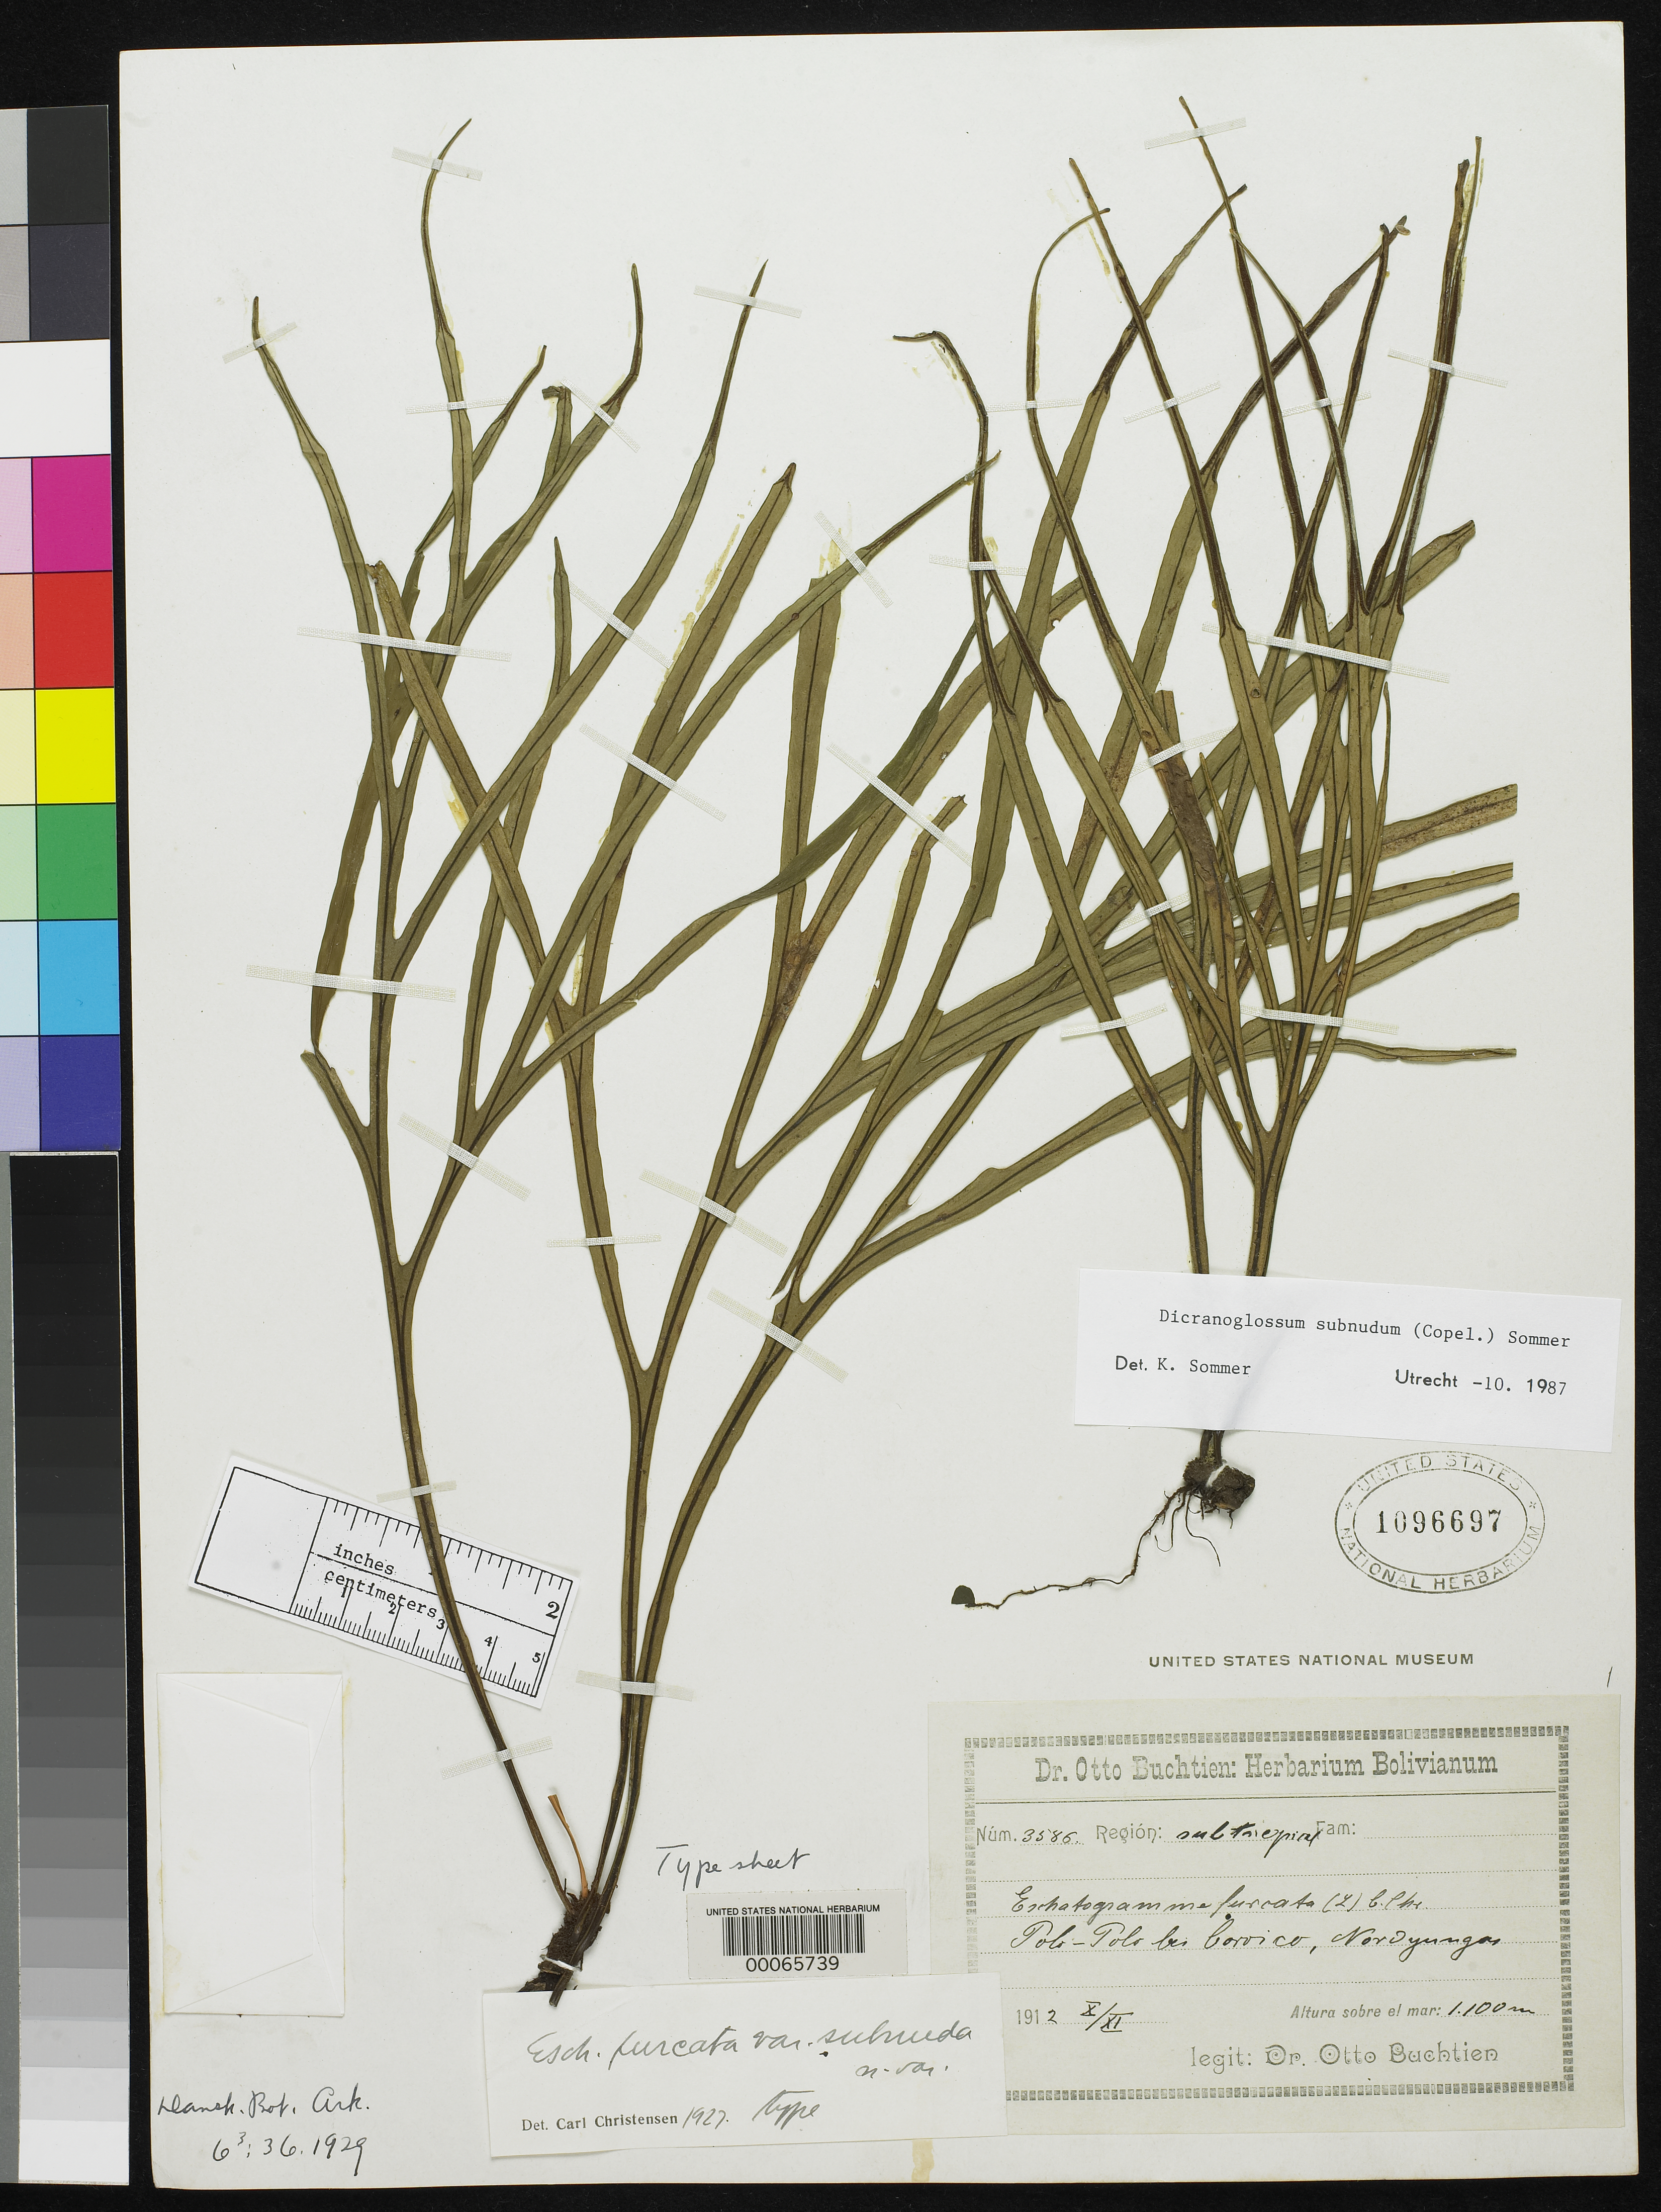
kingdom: Plantae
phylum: Tracheophyta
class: Polypodiopsida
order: Polypodiales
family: Polypodiaceae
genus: Eschatogramme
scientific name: Eschatogramme furcata var. subnuda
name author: C. Chr.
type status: Holotype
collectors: O. Buchtien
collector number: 3586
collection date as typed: Oct 1912 to -- Nov 1912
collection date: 1912-10/1912-11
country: Bolivia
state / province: La Paz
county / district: Nor Yungas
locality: Polo-Polo bei Coroico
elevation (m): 1100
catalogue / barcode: US 1096697